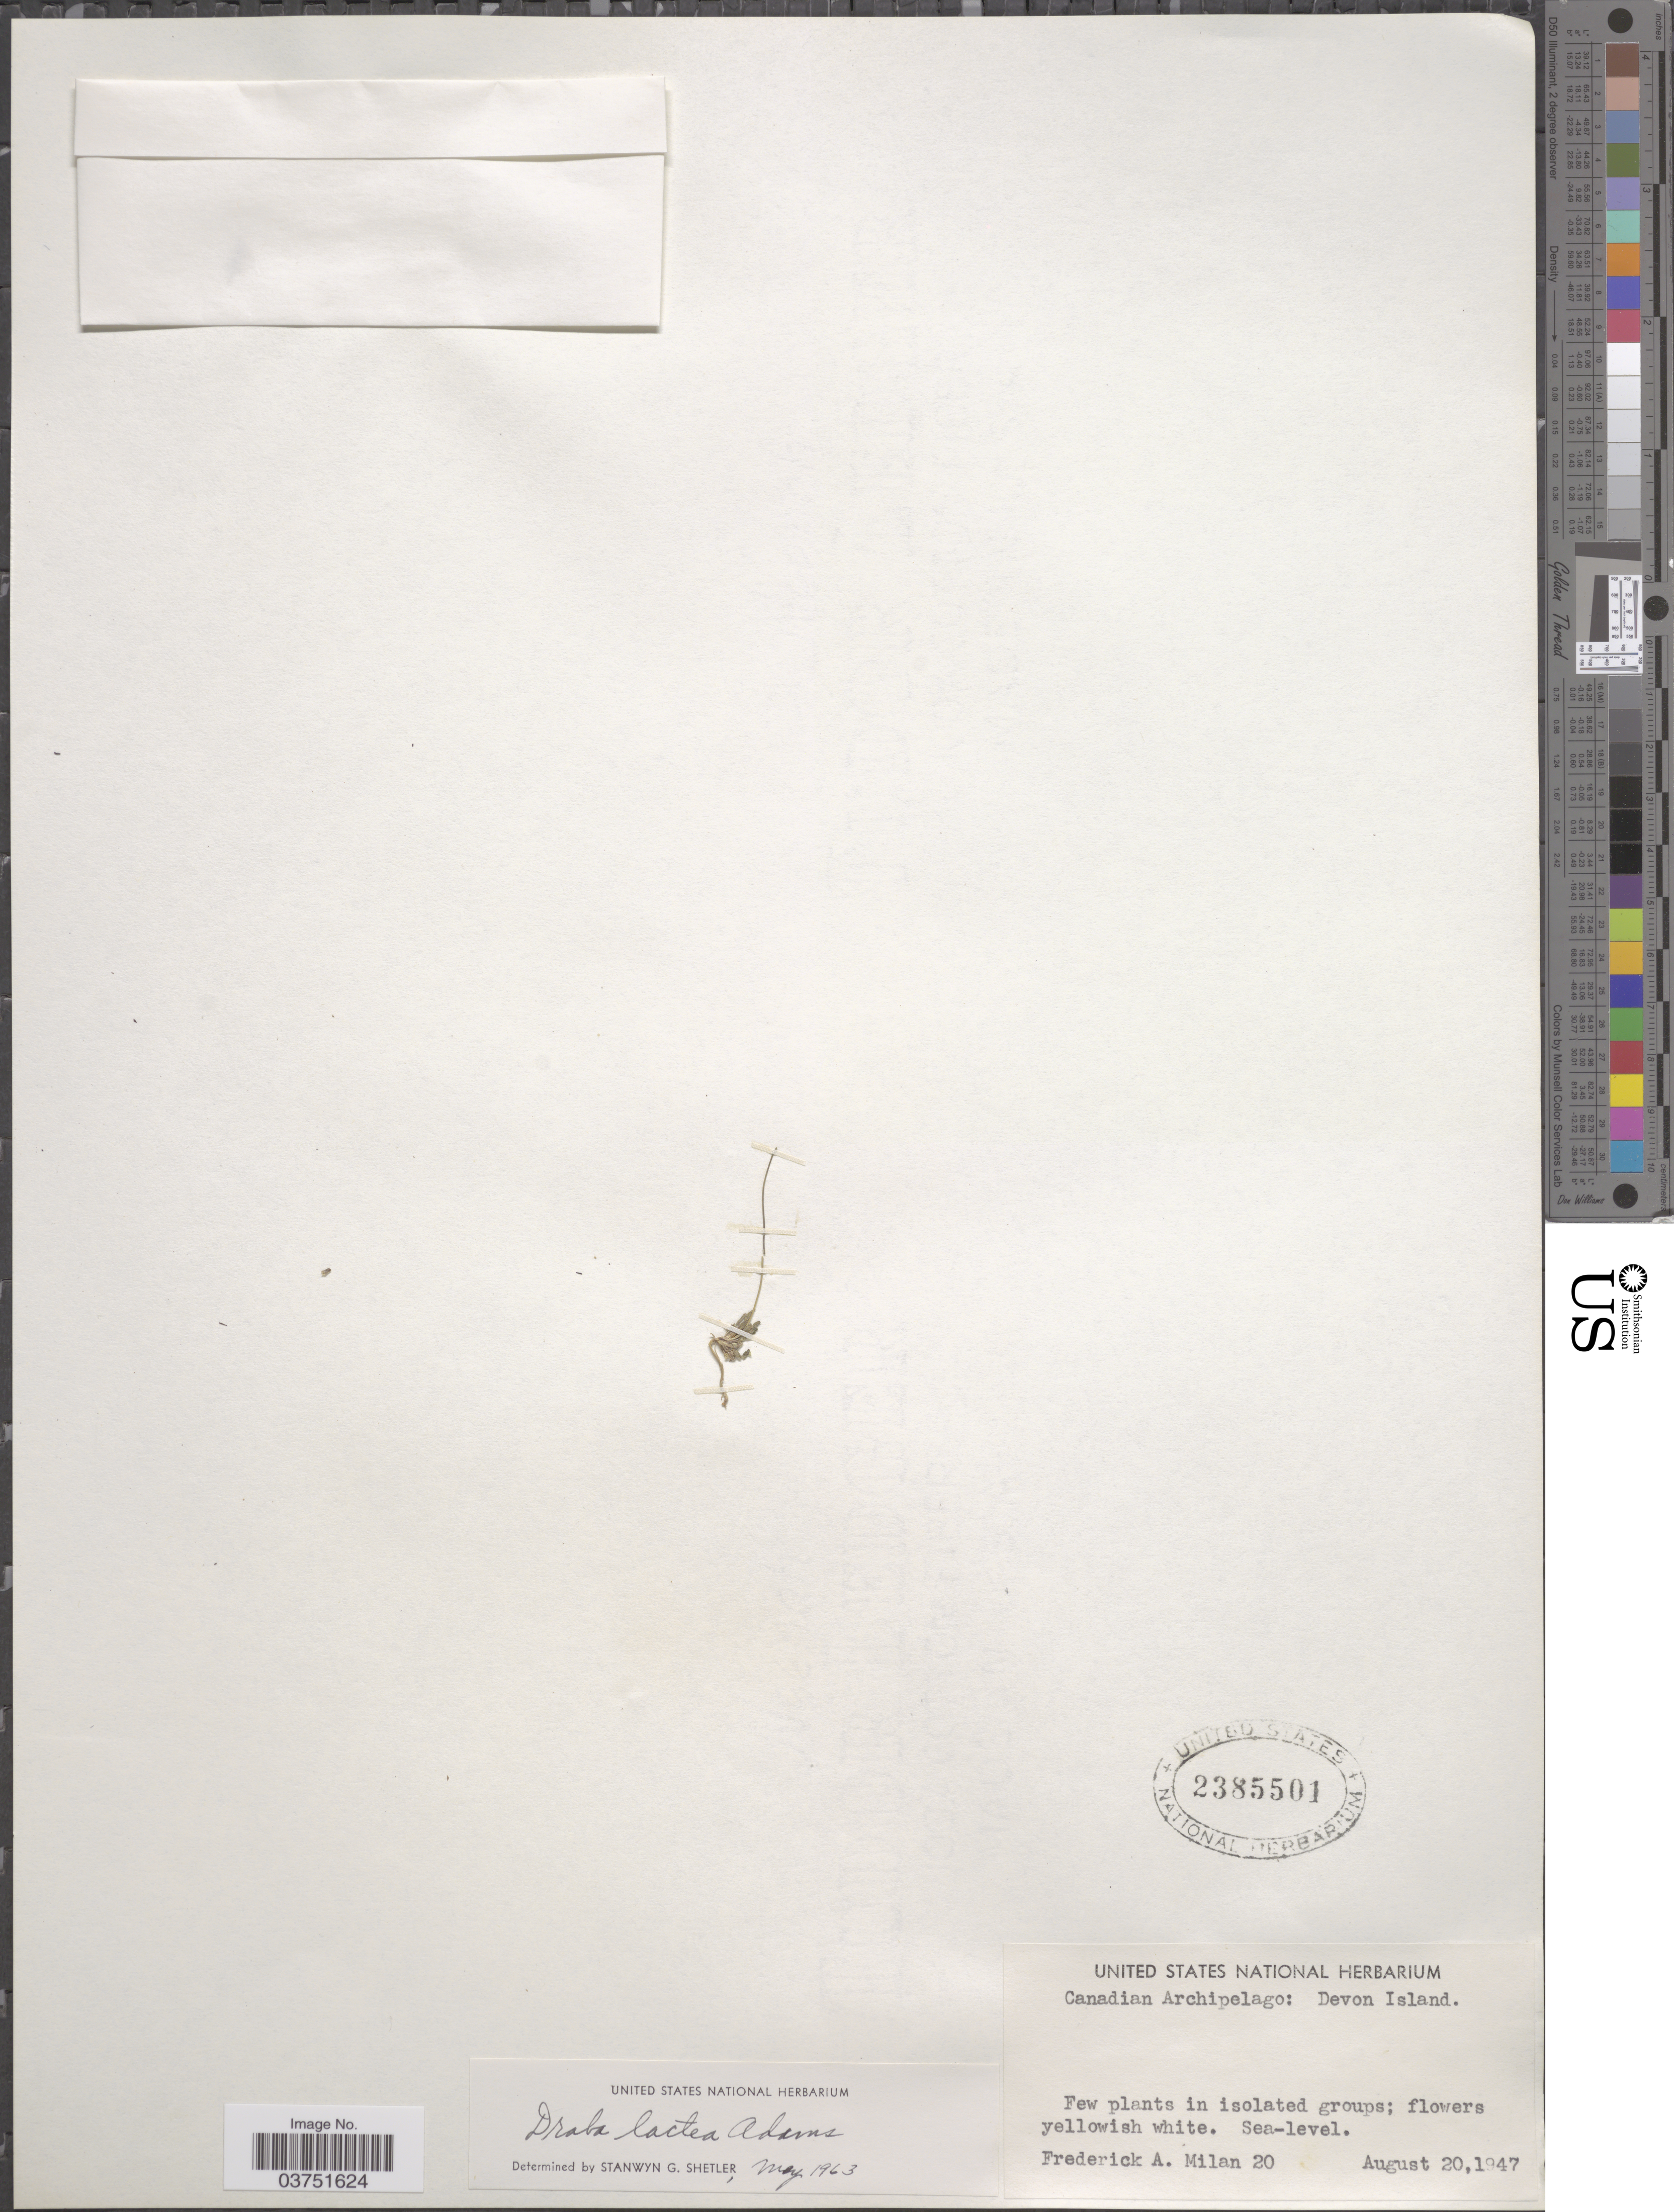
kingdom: Plantae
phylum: Tracheophyta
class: Magnoliopsida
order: Brassicales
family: Brassicaceae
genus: Draba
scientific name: Draba lactea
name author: Adams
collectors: F. Milan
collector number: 20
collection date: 1947-08-20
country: Canada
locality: Devon Island. Sea-level.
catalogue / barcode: US 2385501